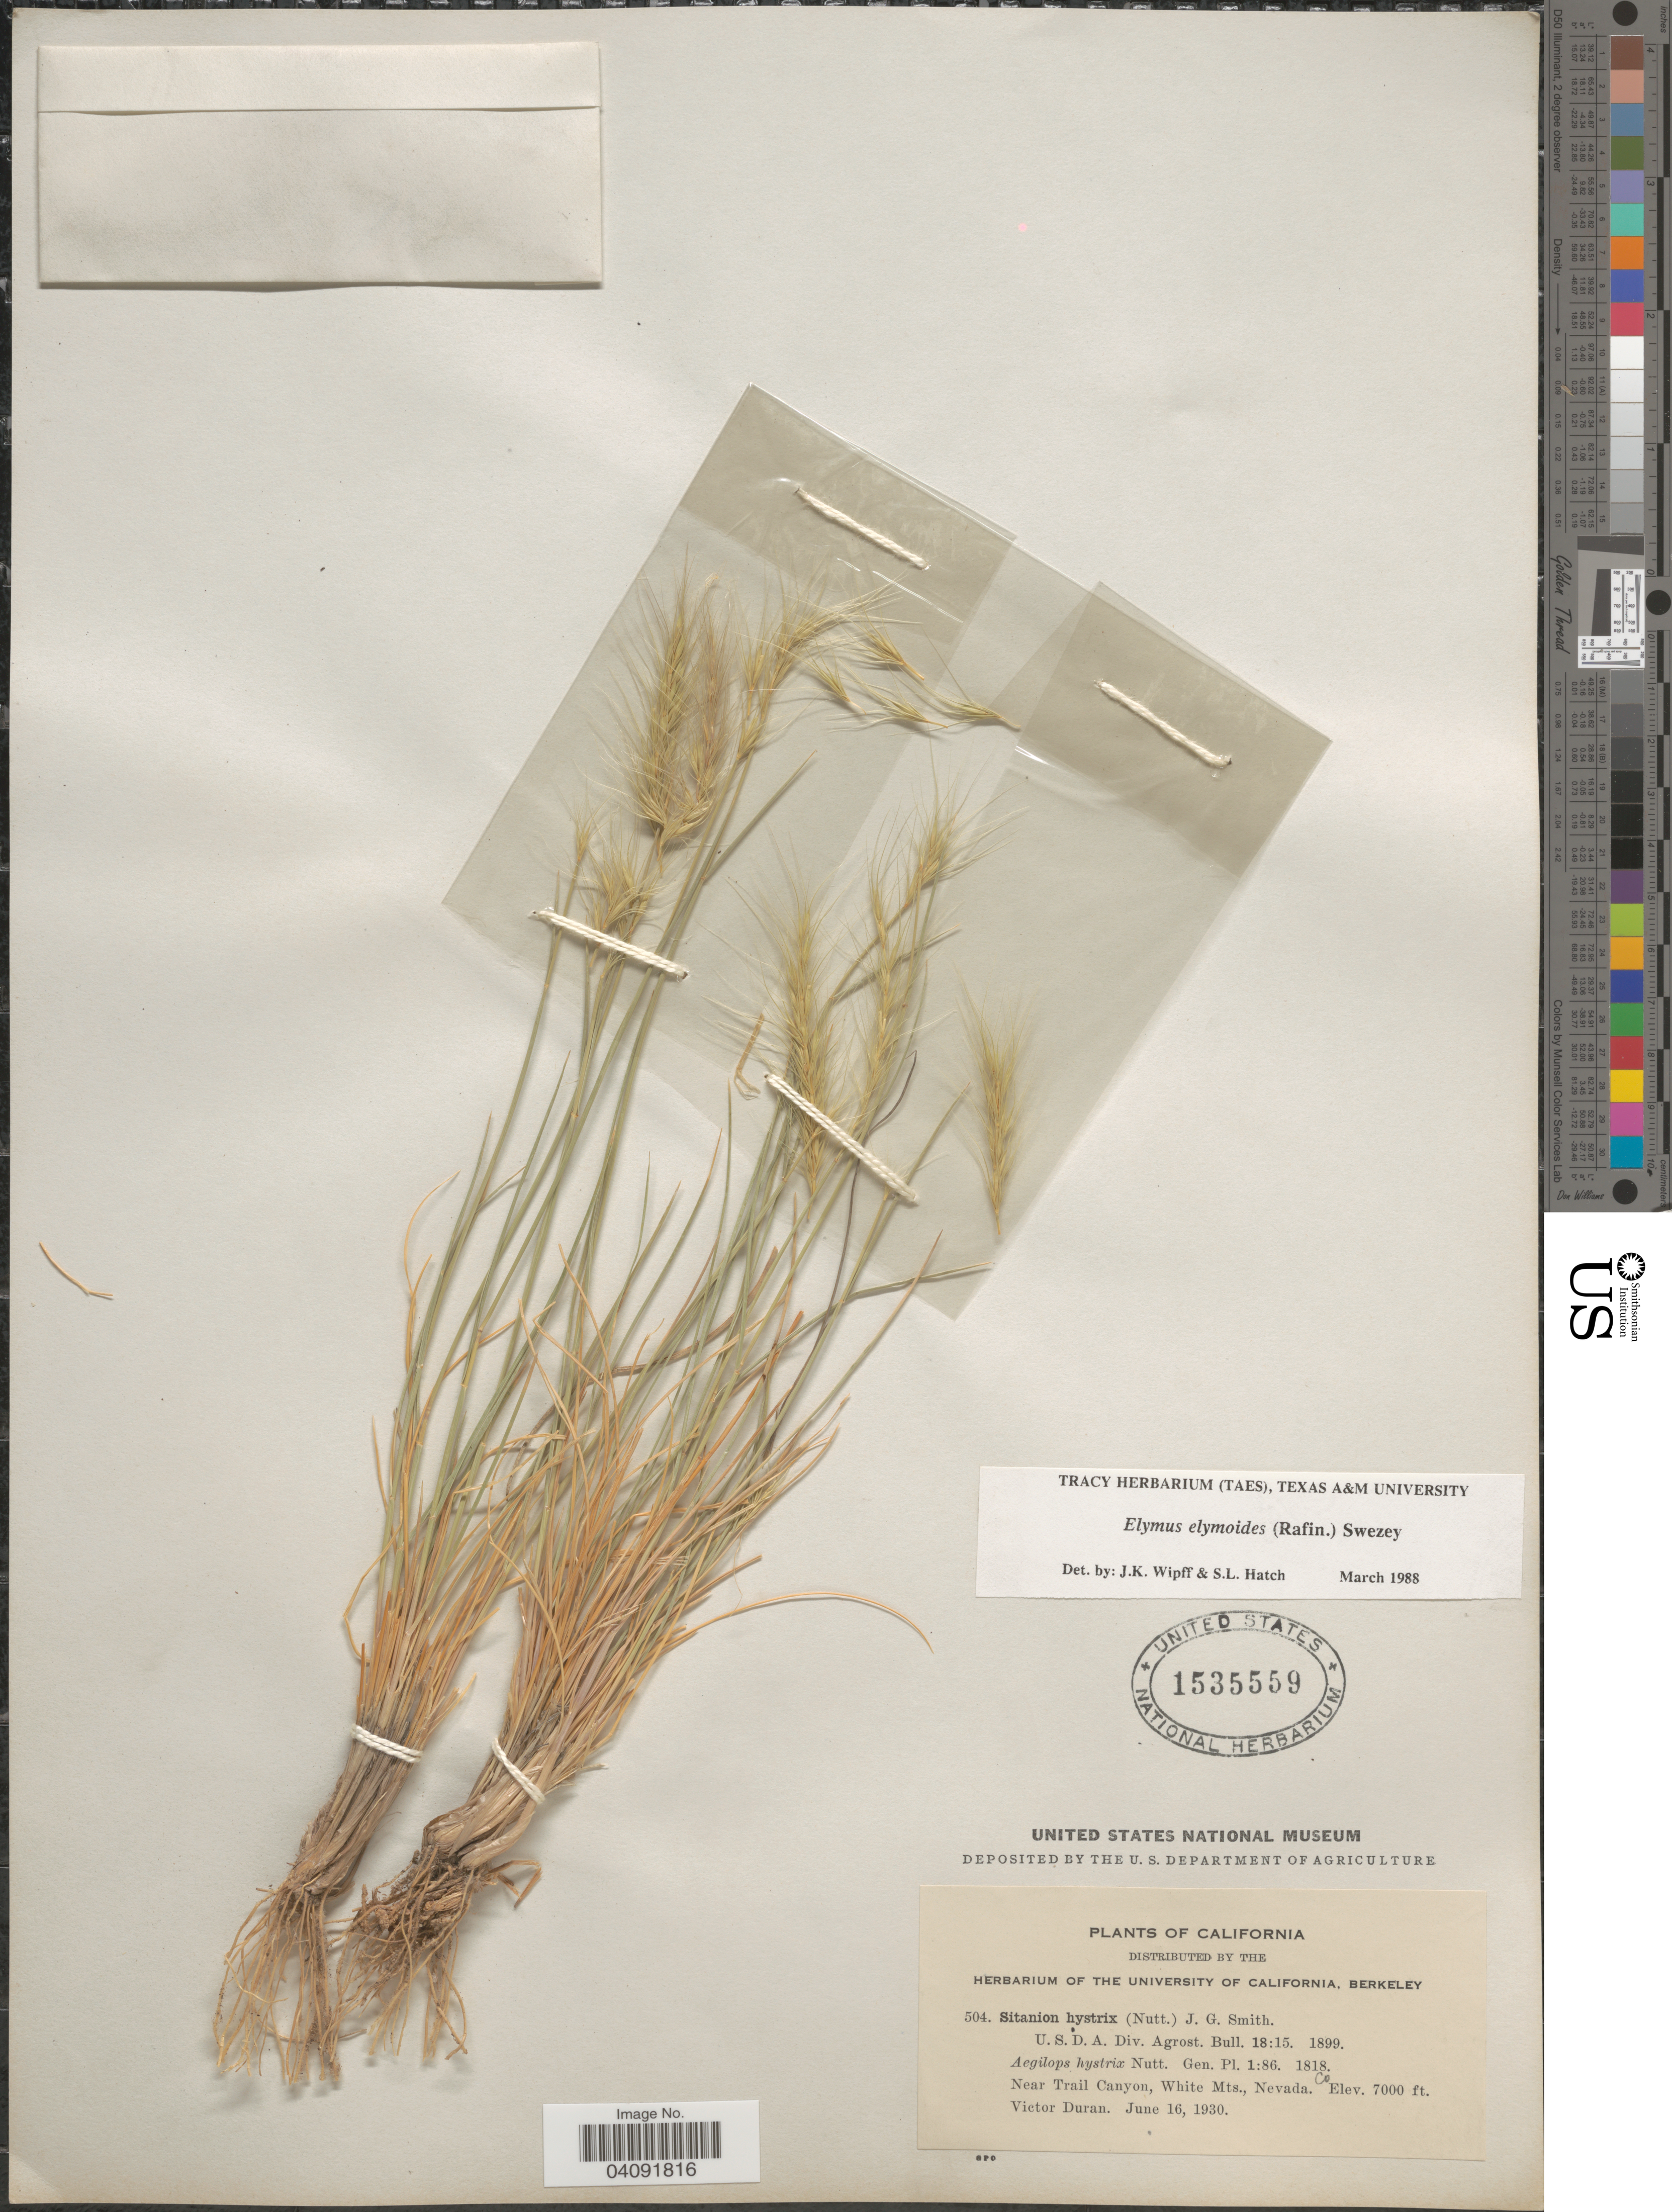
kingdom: Plantae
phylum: Tracheophyta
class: Liliopsida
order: Poales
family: Poaceae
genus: Elymus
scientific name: Elymus elymoides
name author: (Raf.) Swezey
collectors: V. Duran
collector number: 504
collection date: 1930-06-16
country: United States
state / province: California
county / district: Nevada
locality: Near Trail Canyon, White Mts., Nevada Co.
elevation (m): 2134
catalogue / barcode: US 1535559